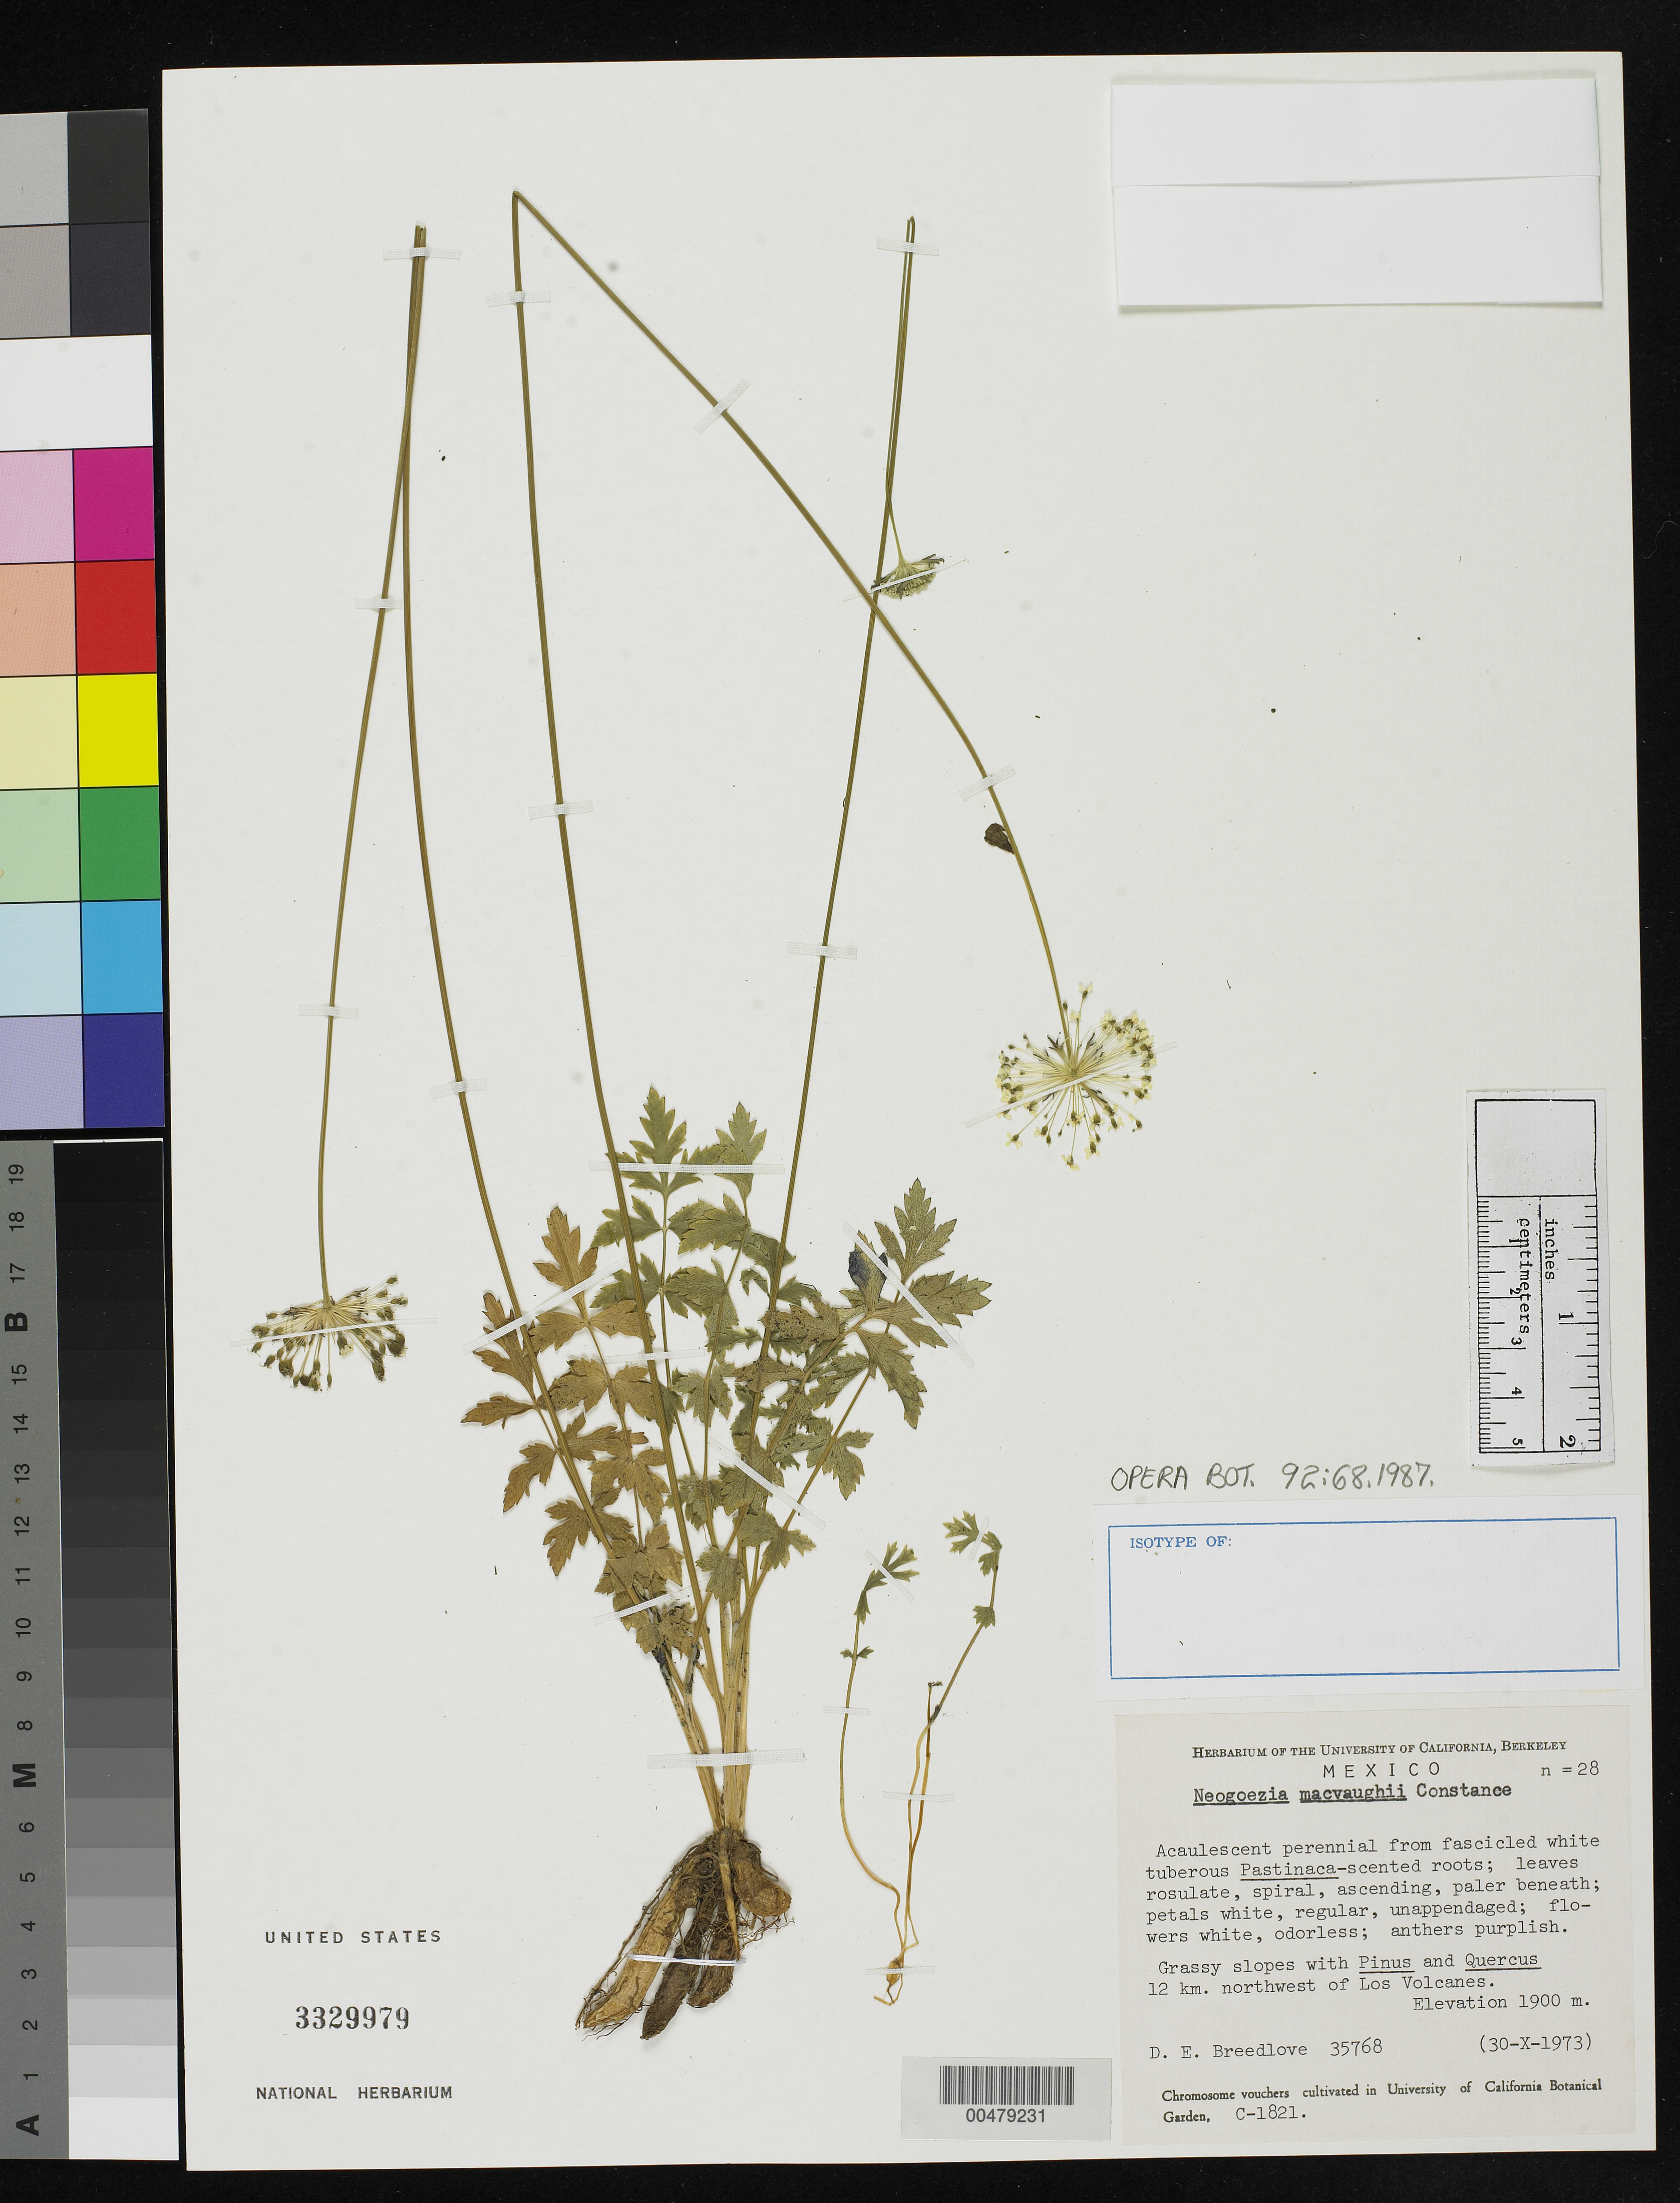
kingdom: Plantae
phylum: Tracheophyta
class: Magnoliopsida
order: Apiales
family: Apiaceae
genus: Neogoezia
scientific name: Neogoezia macvaughii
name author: Constance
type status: Isotype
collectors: D. E. Breedlove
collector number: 35768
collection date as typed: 30 Oct 1973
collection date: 1973-10-30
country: Mexico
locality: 12 km NW of Los Volcanoes.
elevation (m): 1900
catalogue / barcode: US 3329979